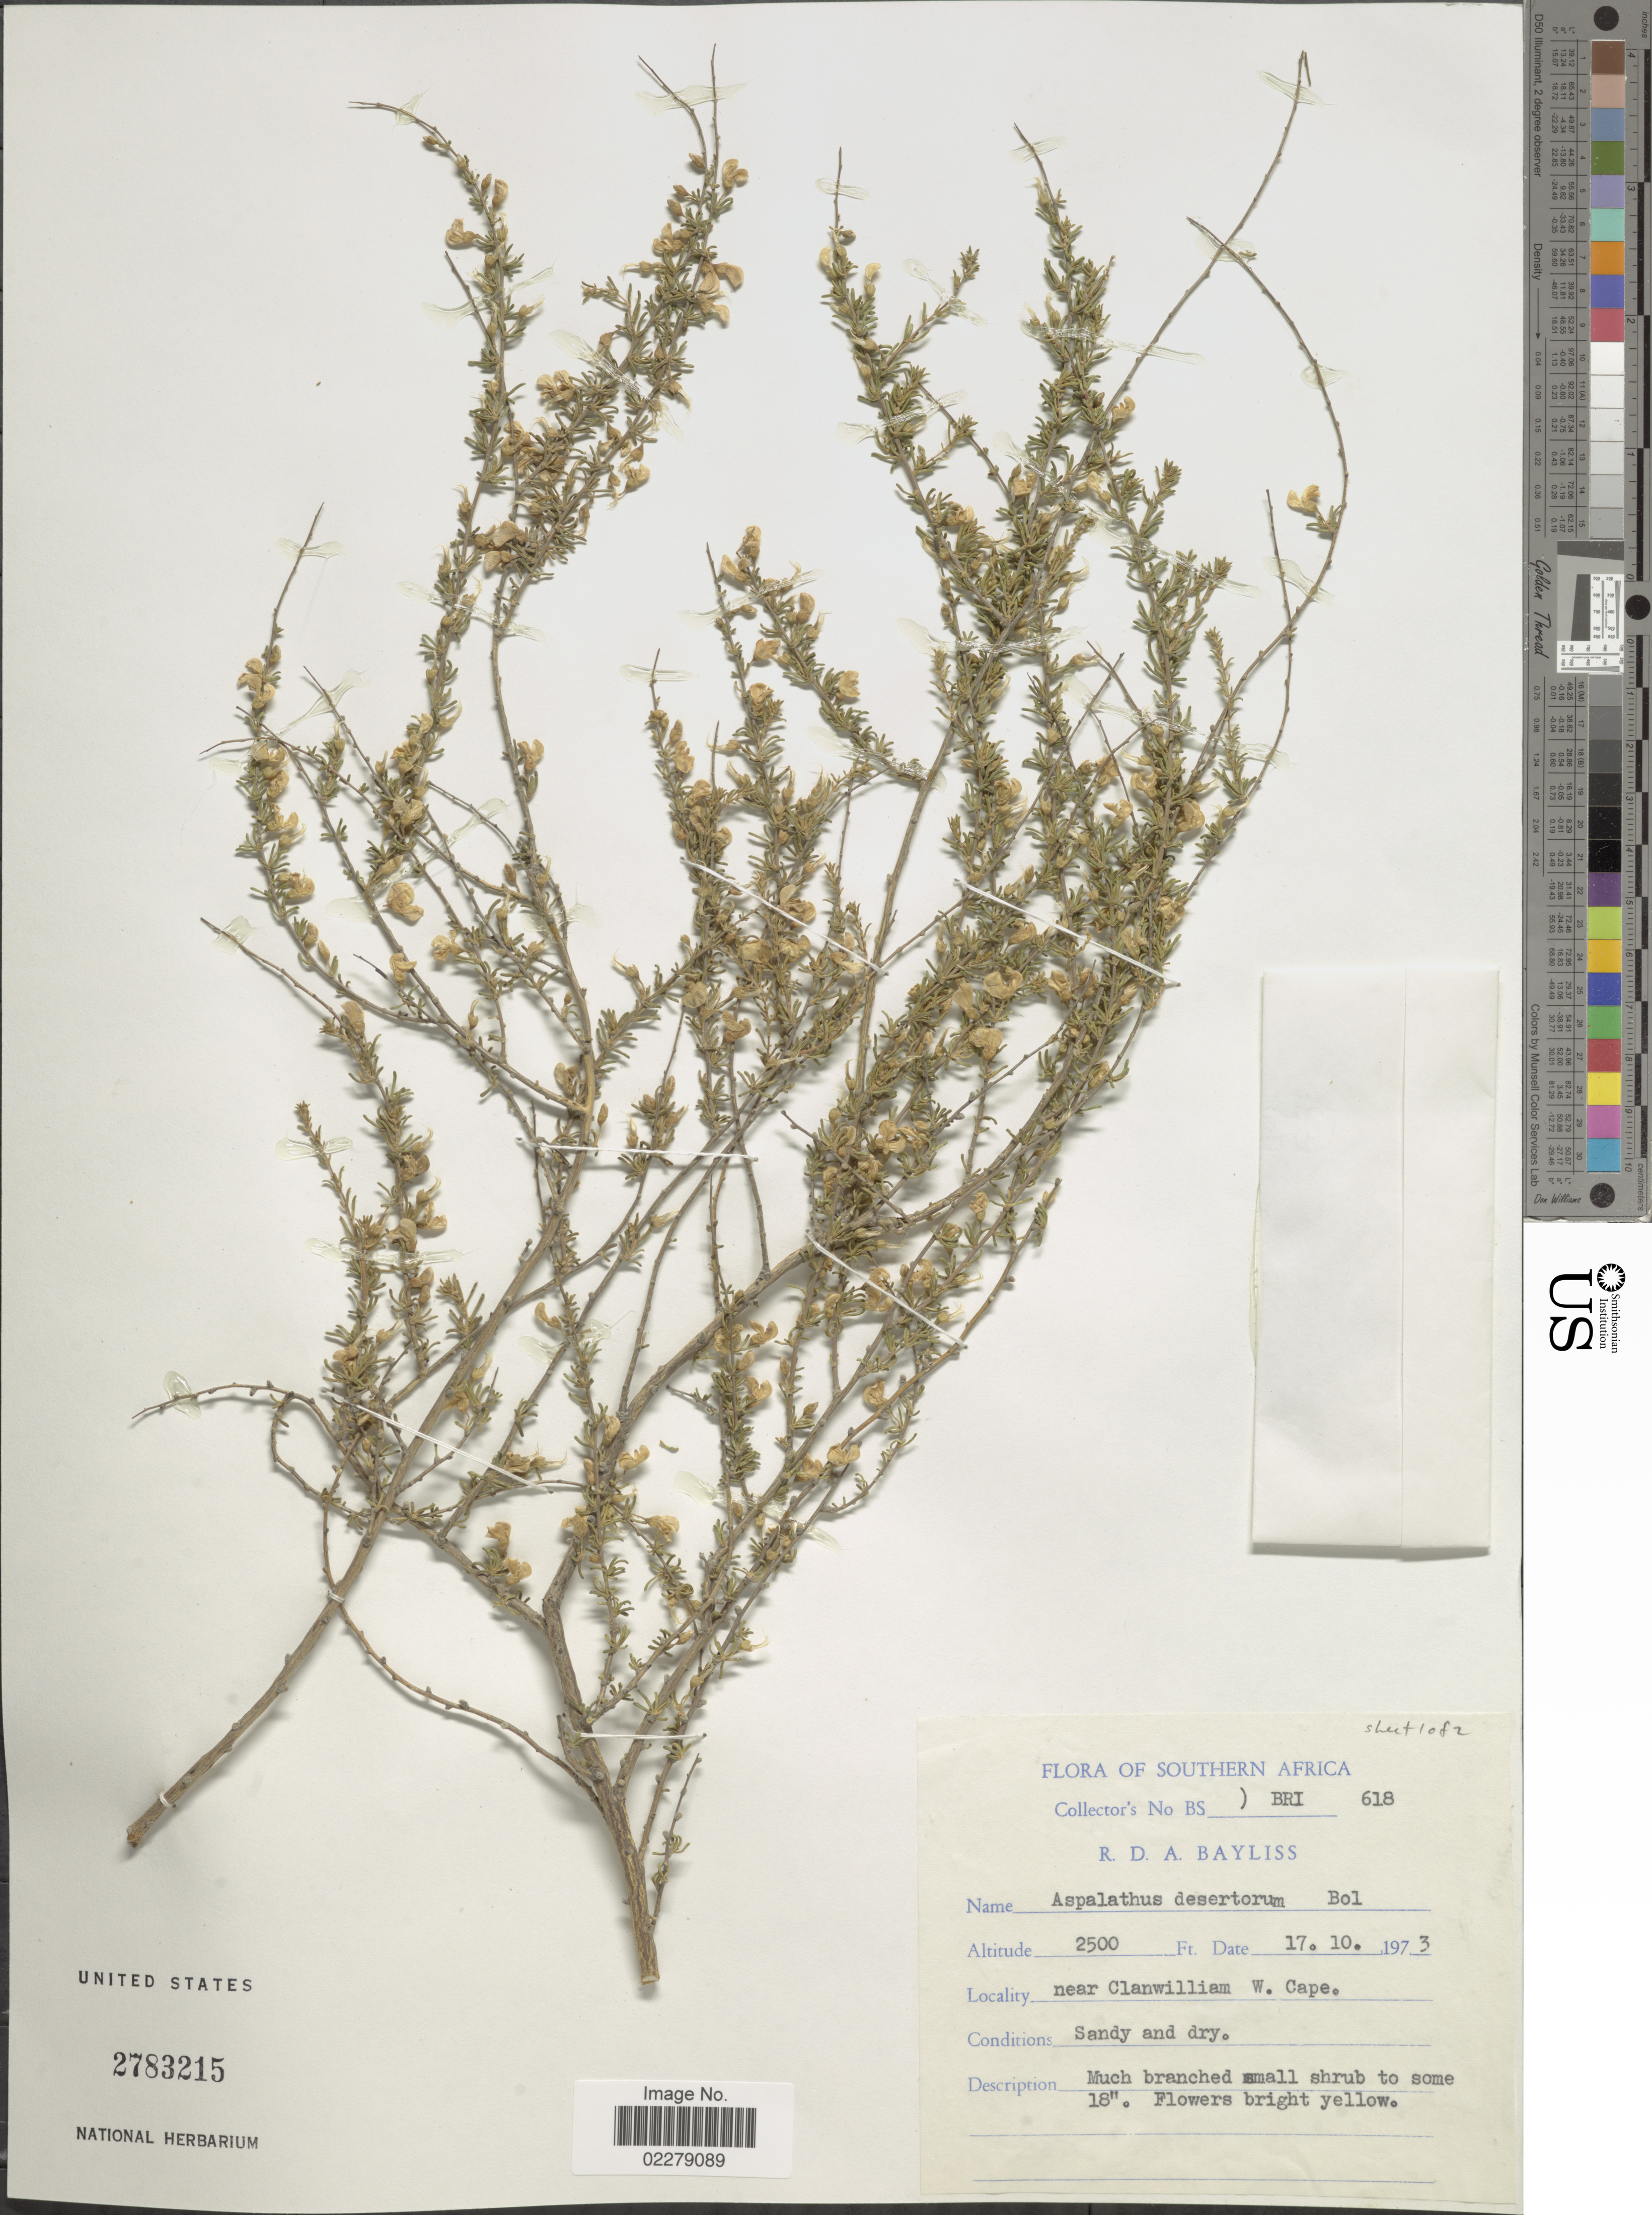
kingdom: Plantae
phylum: Tracheophyta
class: Magnoliopsida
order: Fabales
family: Fabaceae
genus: Aspalathus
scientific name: Aspalathus desertorum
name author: Bolus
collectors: R. Bayliss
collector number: BS BRI618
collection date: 1973-10-17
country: South Africa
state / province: Western Cape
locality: Southern Africa. Near Clanwilliam, W. Cape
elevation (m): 762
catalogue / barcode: US 2783215